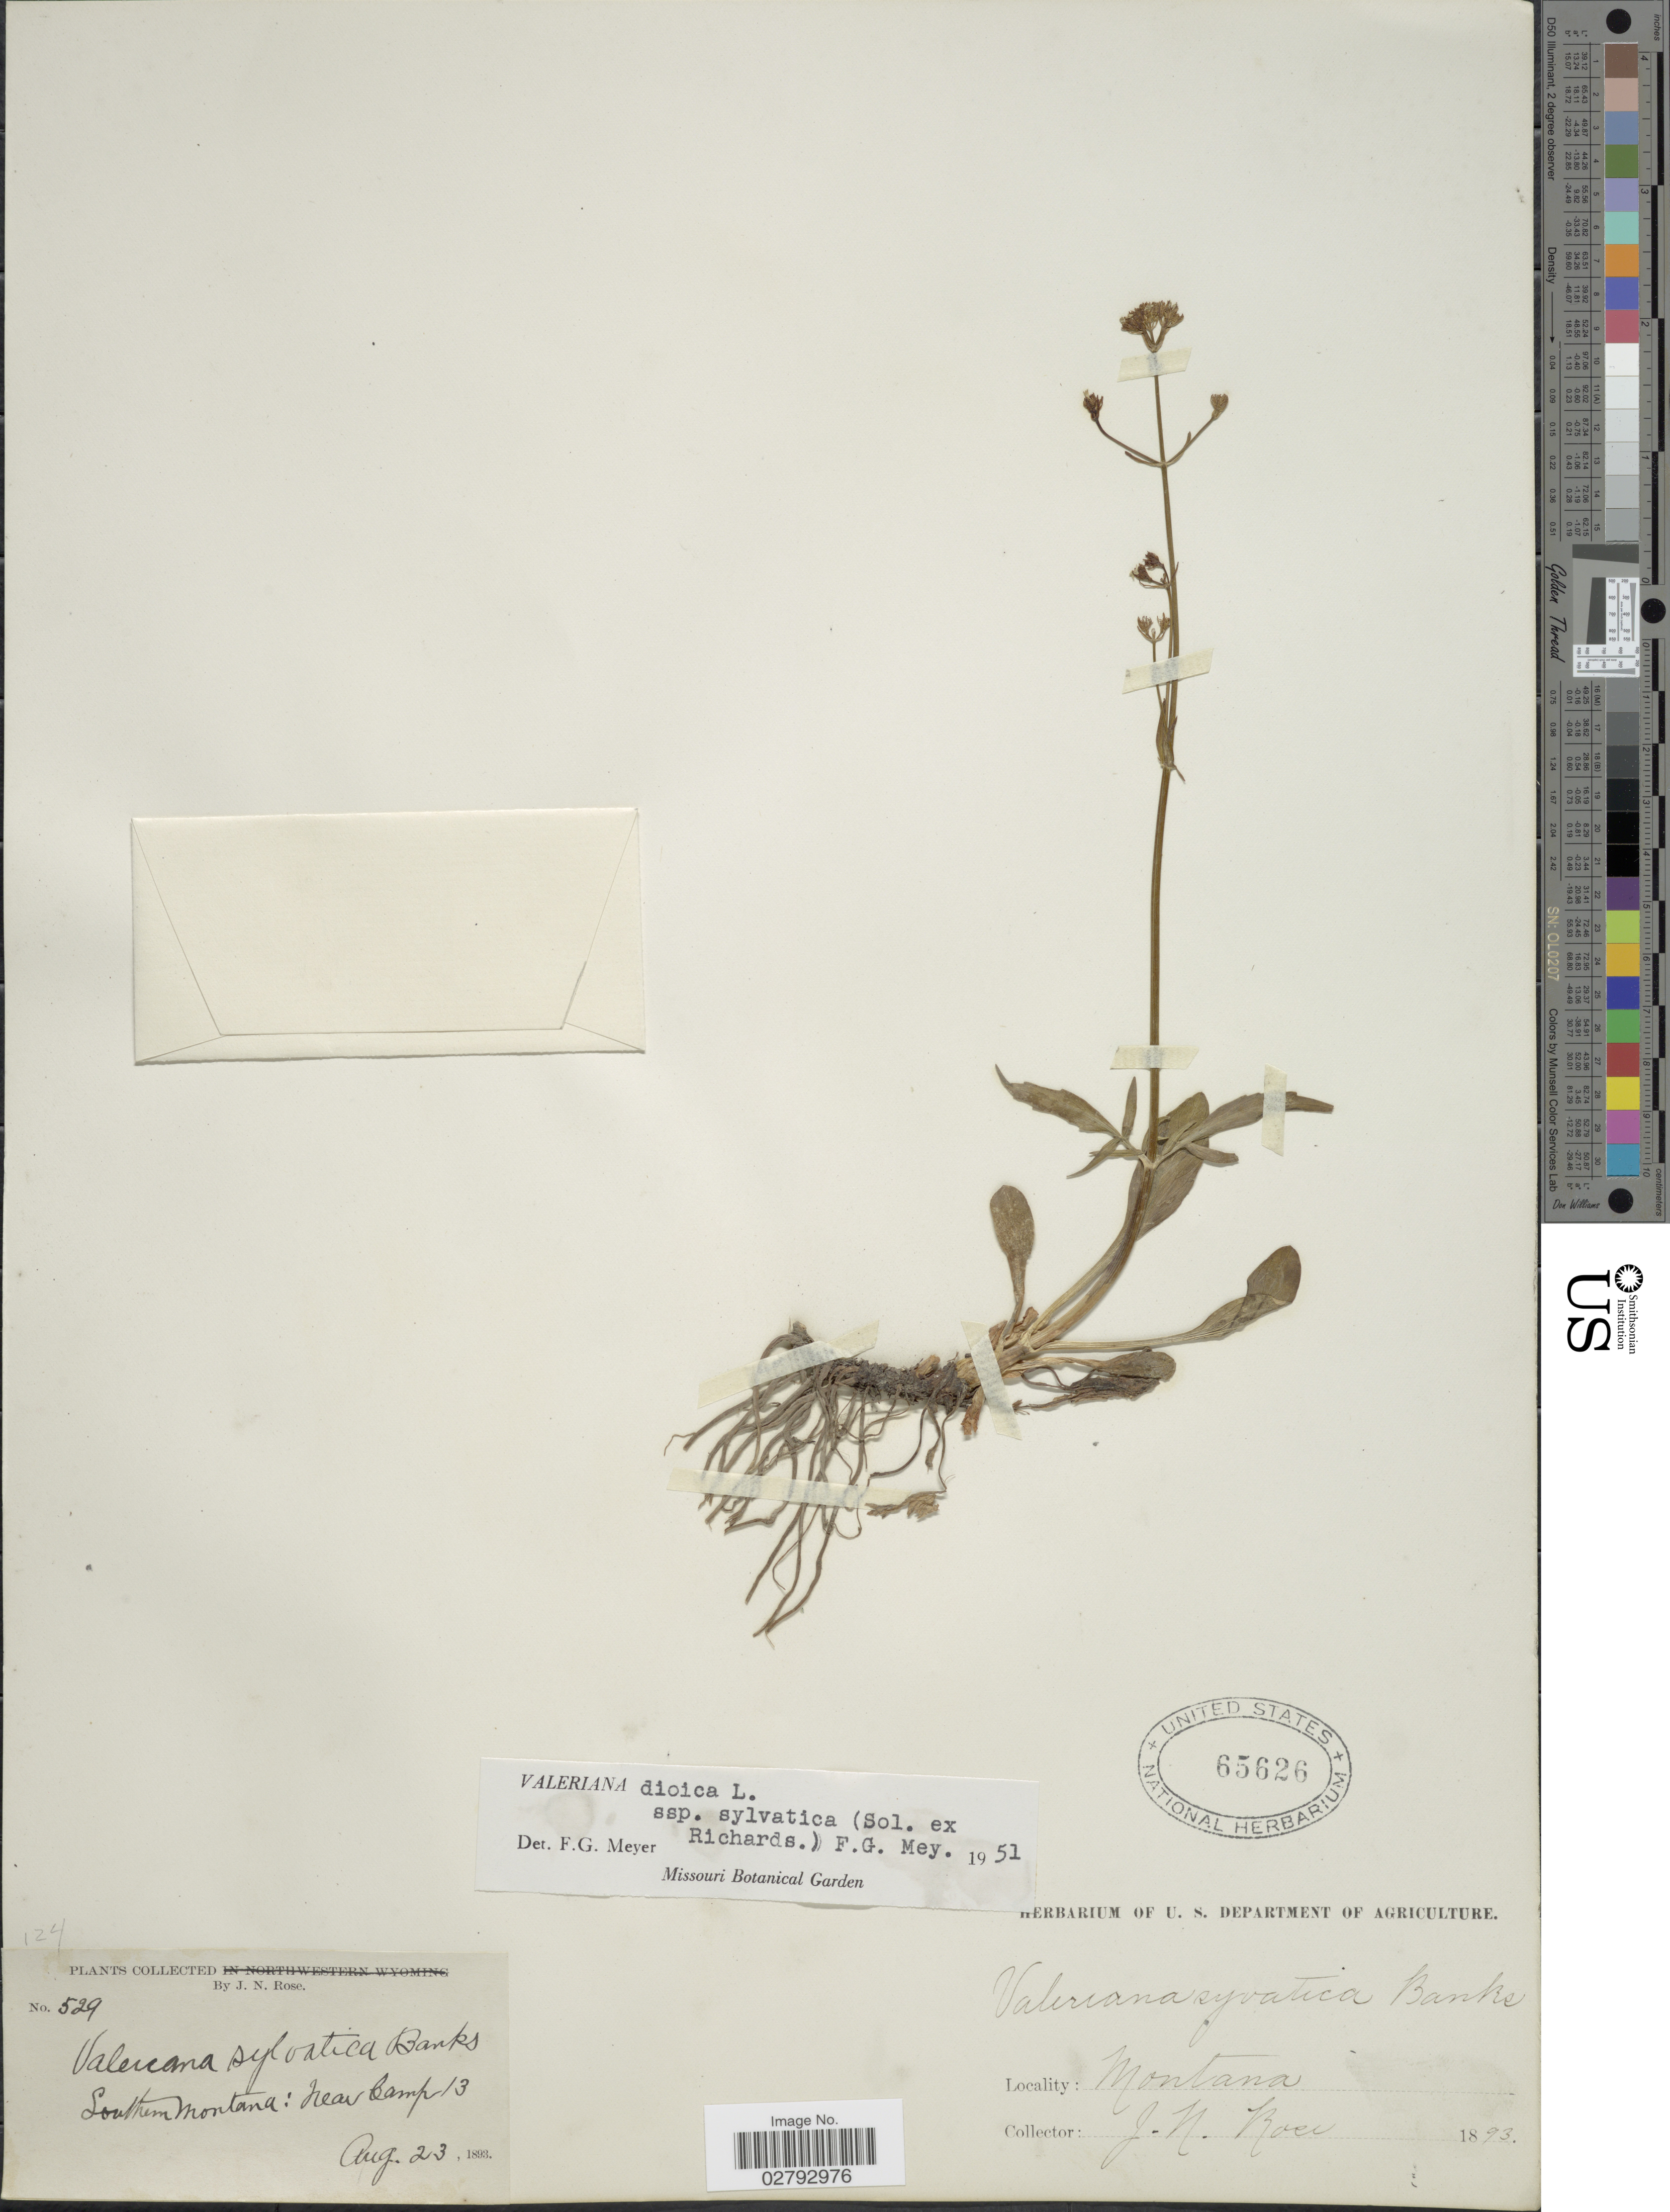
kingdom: Plantae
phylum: Tracheophyta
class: Magnoliopsida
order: Dipsacales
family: Caprifoliaceae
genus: Valeriana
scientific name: Valeriana dioica subsp. sylvatica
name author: (Sol. ex Richardson) F.G. Mey.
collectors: J. N. Rose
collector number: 529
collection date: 1893-08-23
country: United States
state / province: Montana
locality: Southern Montana: Near Camp 13.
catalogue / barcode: US 65626